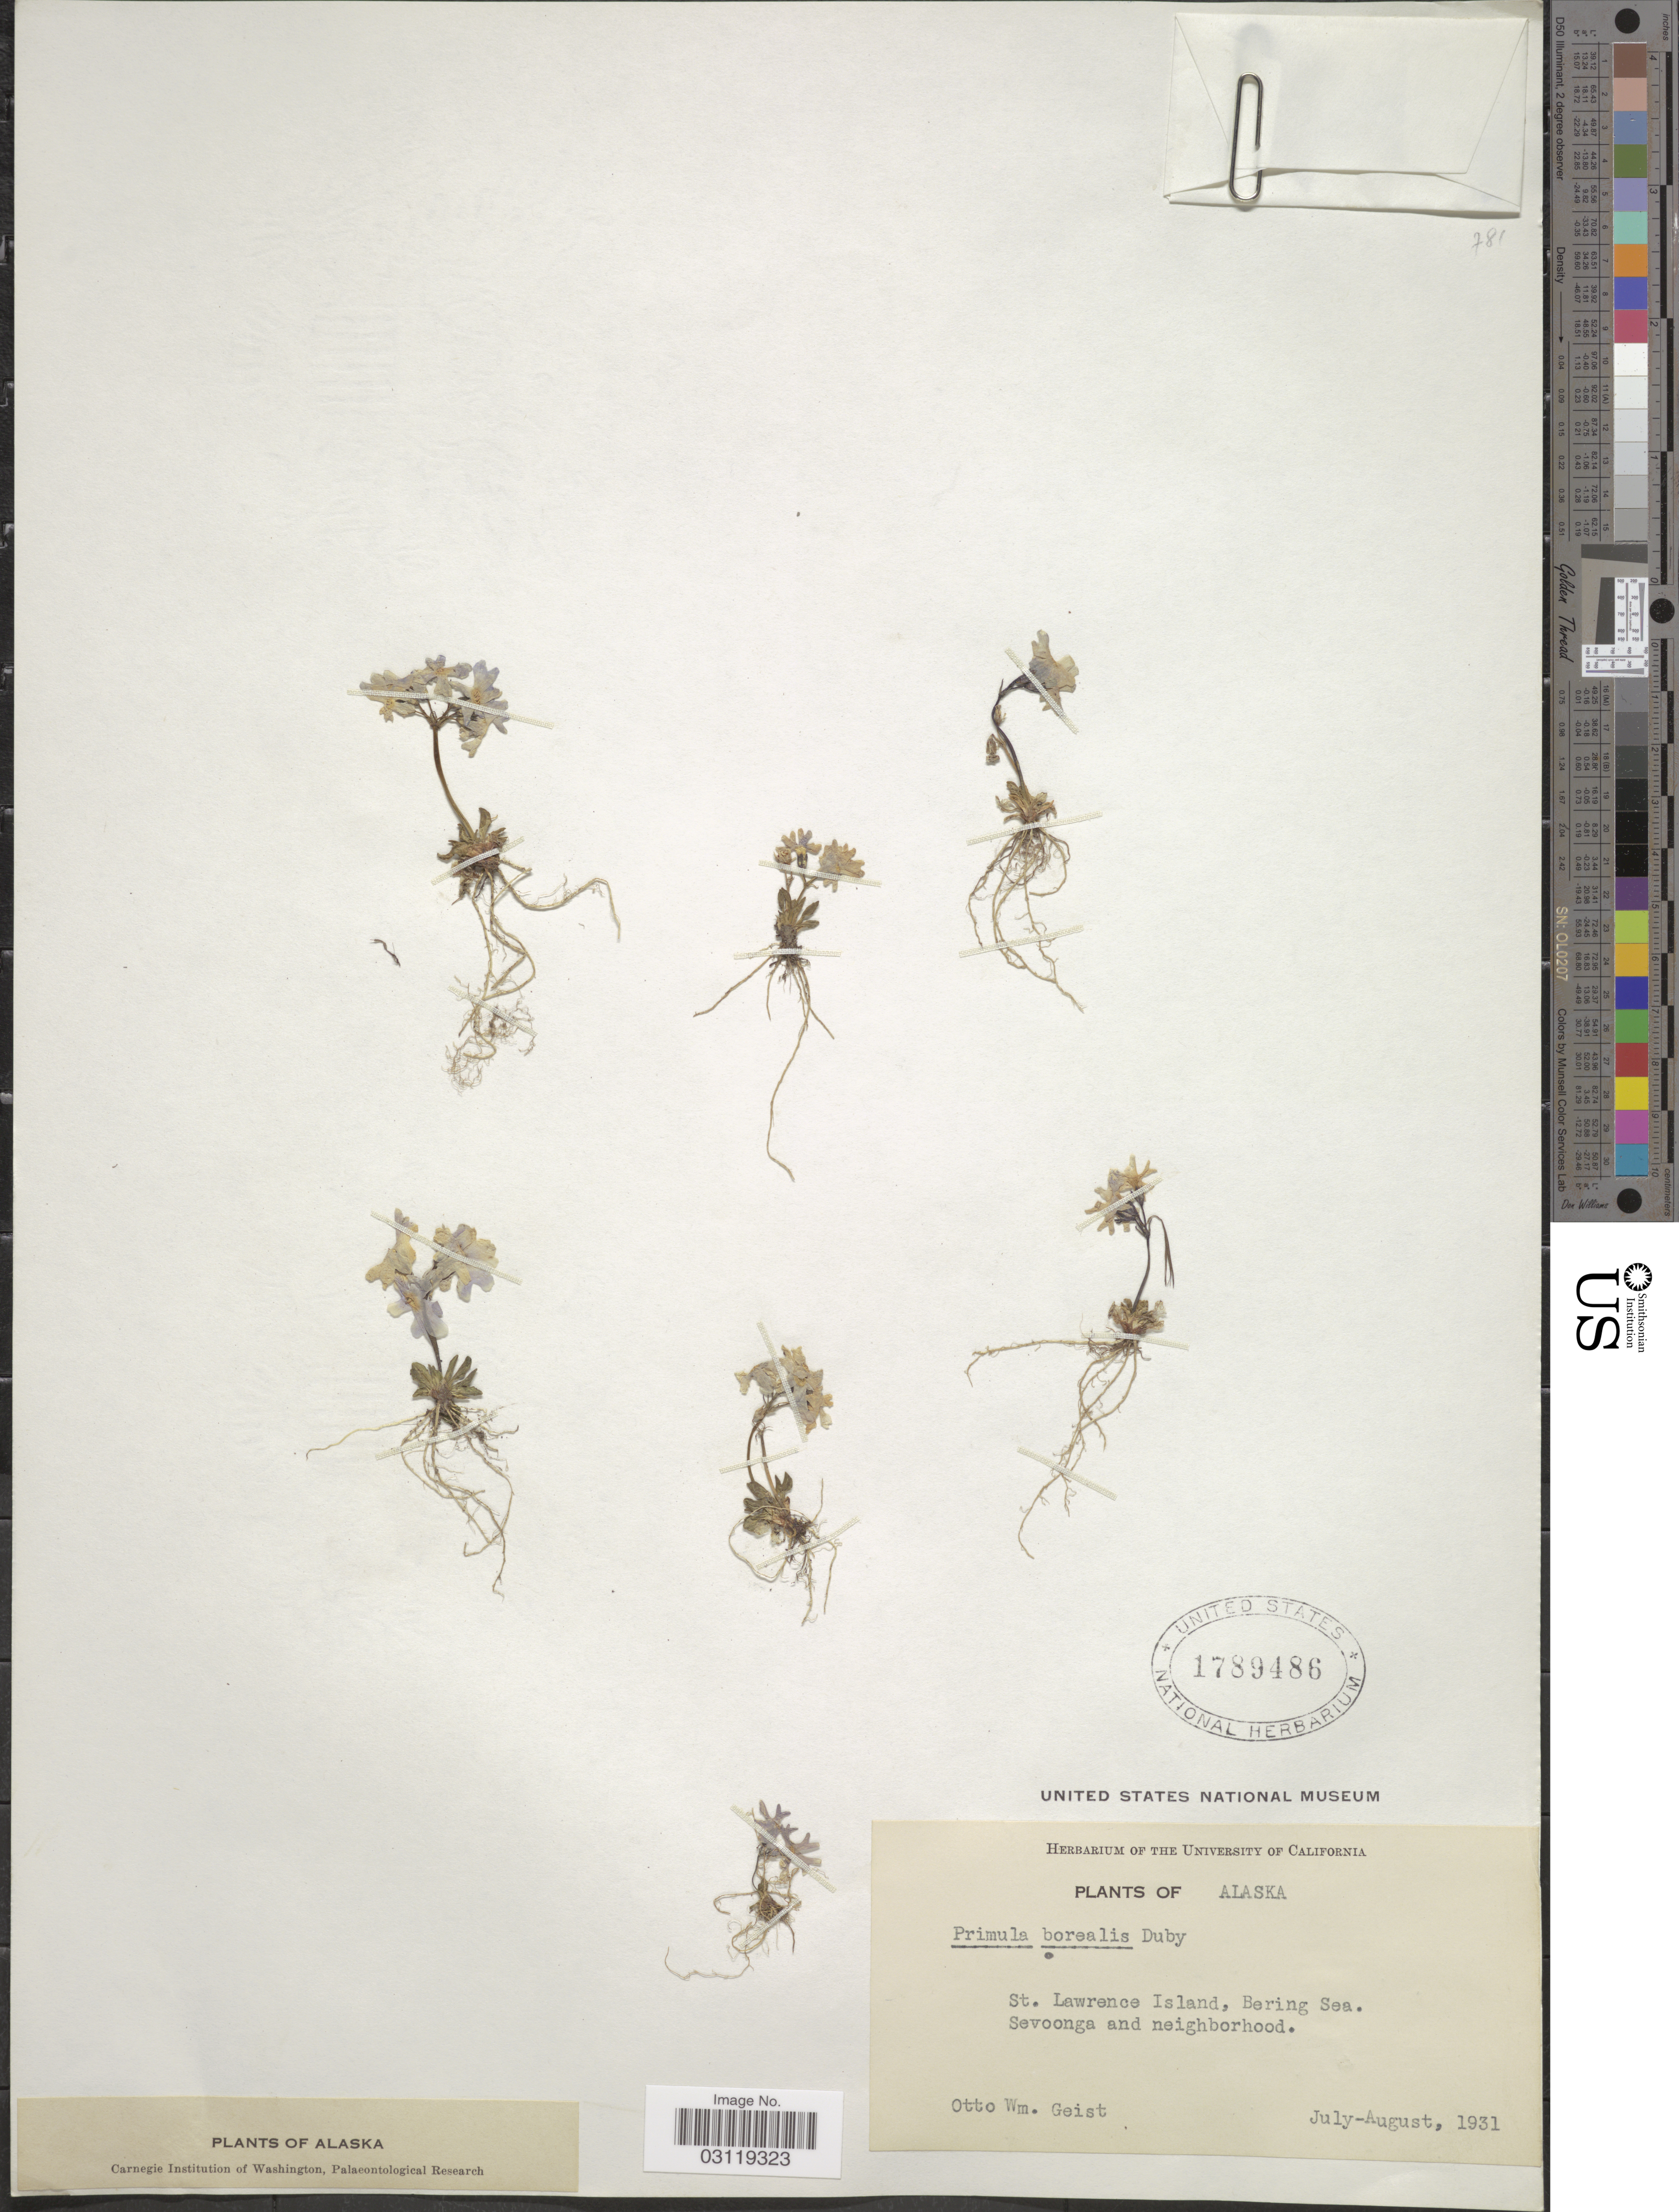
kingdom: Plantae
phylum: Tracheophyta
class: Magnoliopsida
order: Ericales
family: Primulaceae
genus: Primula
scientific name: Primula borealis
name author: Duby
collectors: O. Geist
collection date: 1931-07/1931-08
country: United States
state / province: Alaska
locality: St. Lawrence Island, Bering Sea. Sevoonga and neighborhood.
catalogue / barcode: US 1789486